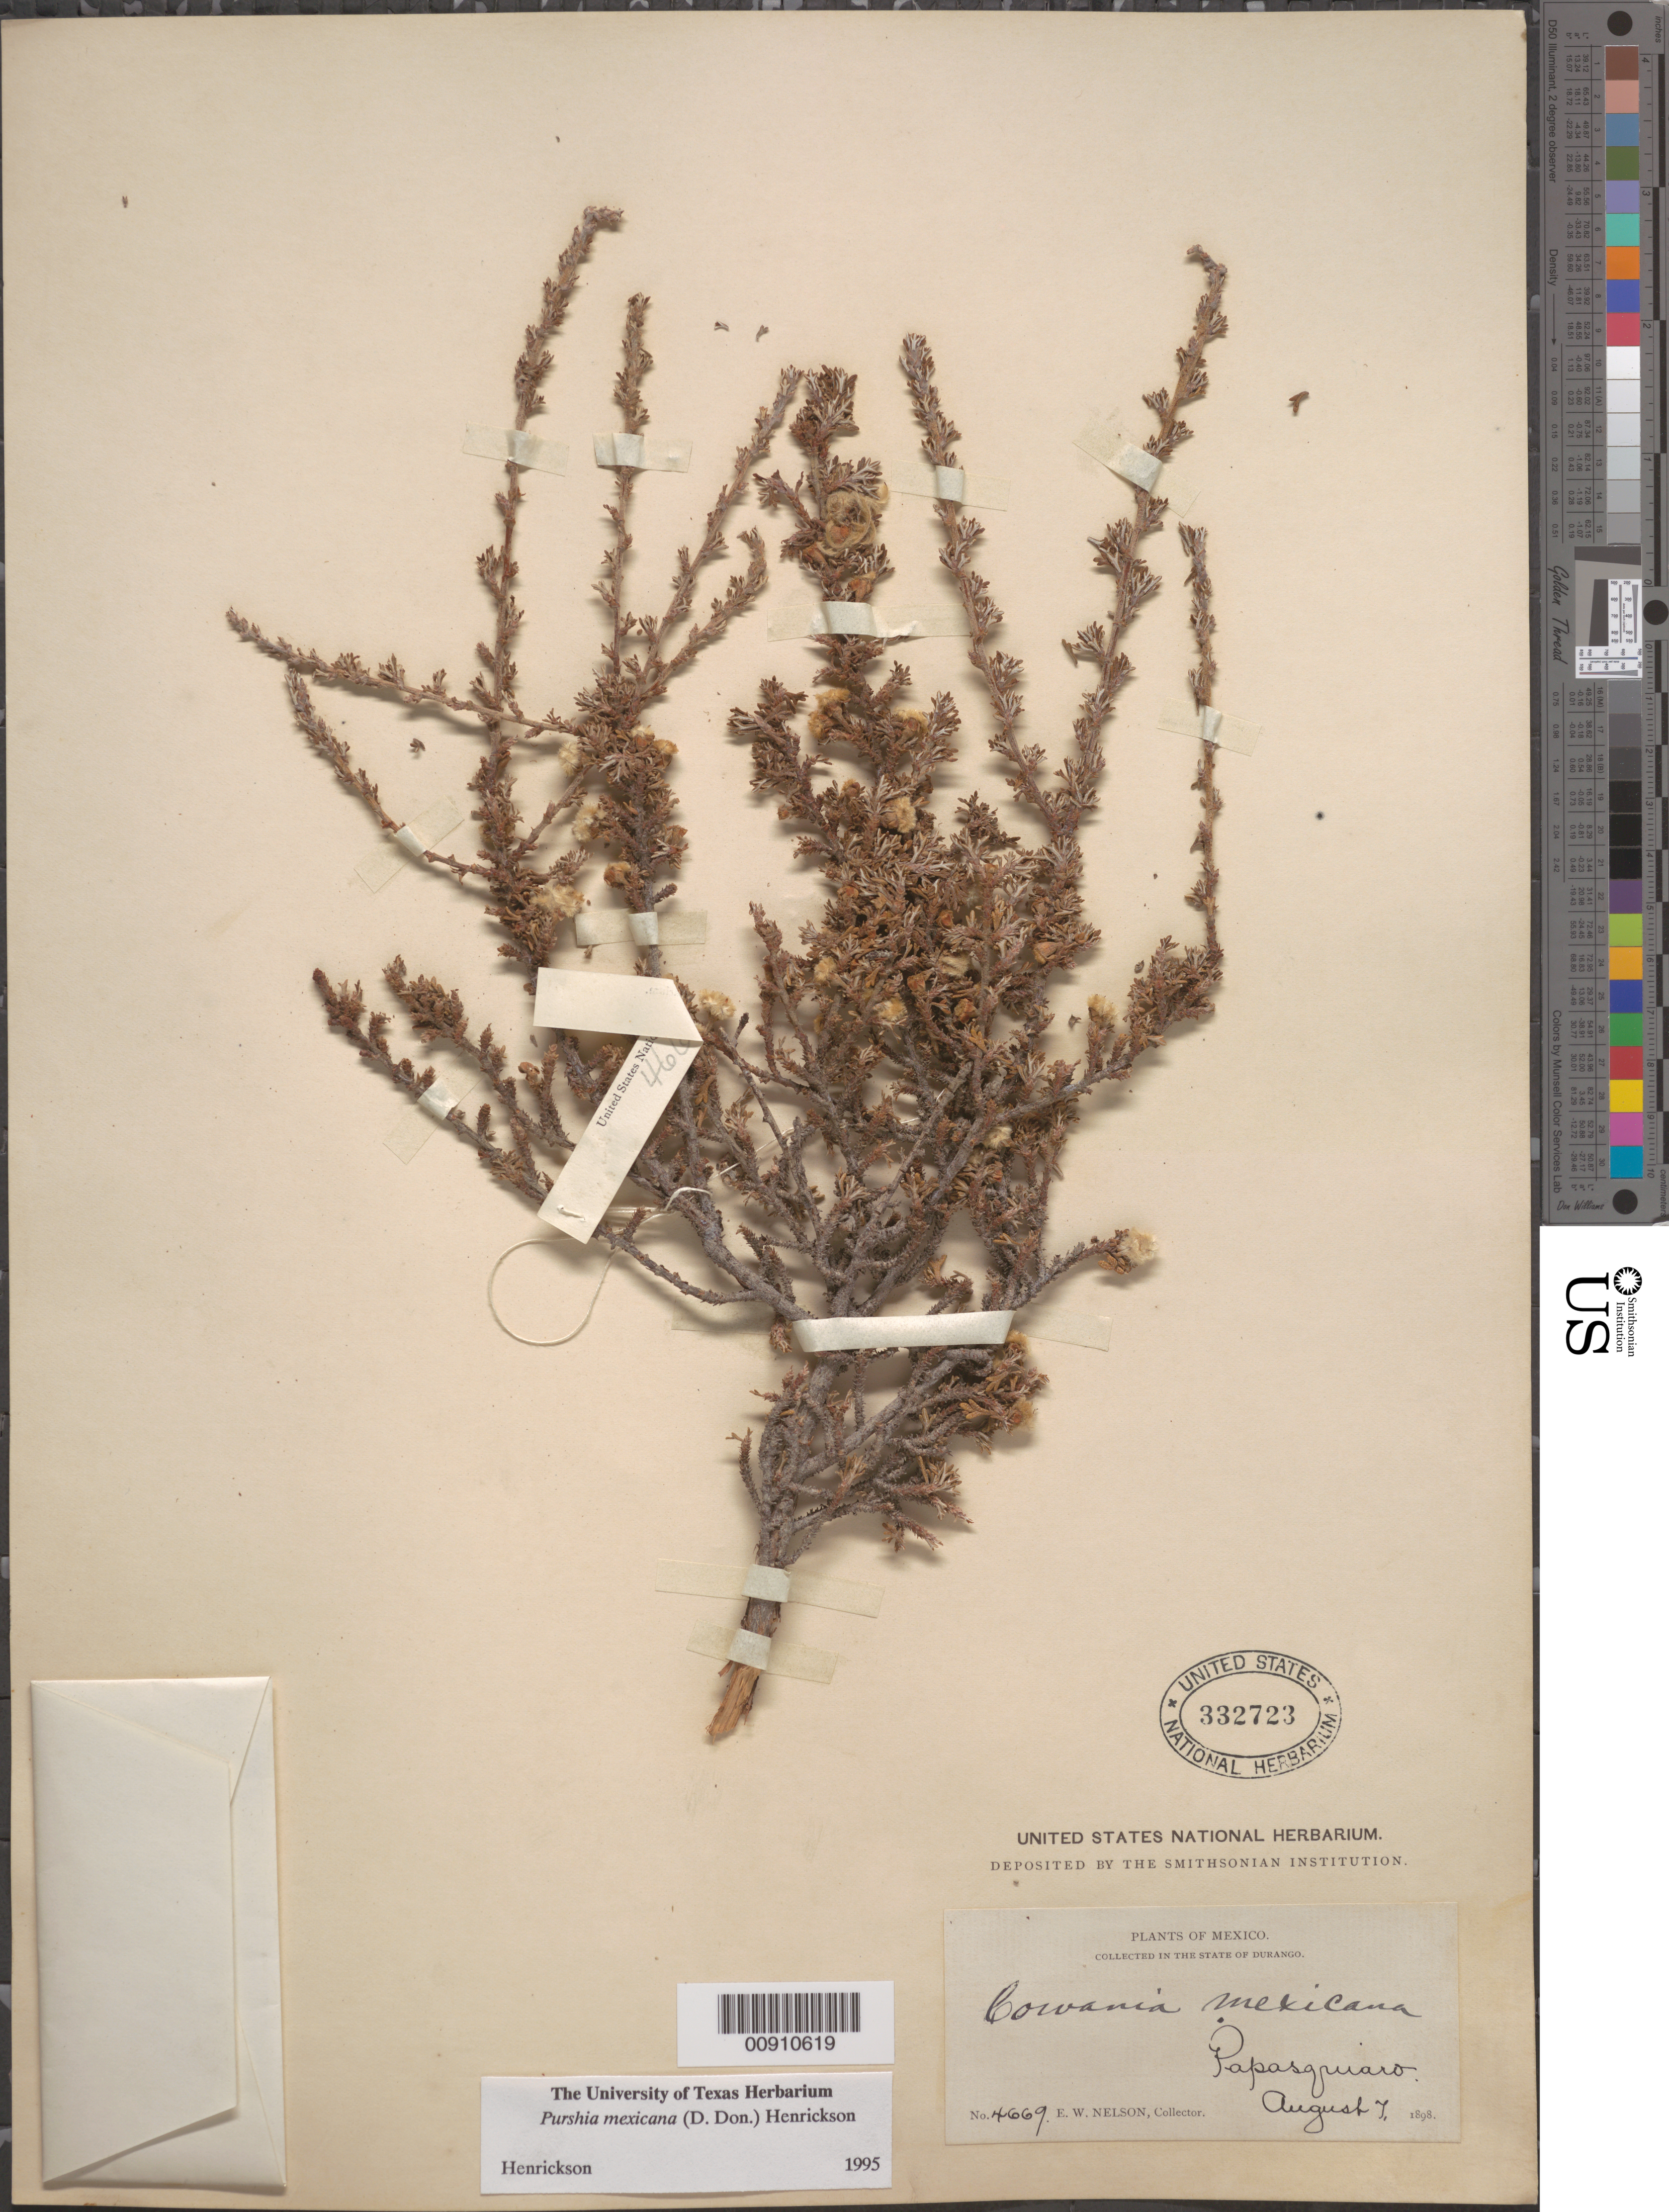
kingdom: Plantae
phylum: Tracheophyta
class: Magnoliopsida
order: Rosales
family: Rosaceae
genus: Purshia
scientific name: Purshia mexicana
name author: (D. Don) S.L. Welsh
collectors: E. W. Nelson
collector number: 4669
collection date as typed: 07 Aug 1898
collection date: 1898-08-07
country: Mexico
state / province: Durango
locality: Papasquiaro, State of Durango.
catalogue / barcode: US 332723